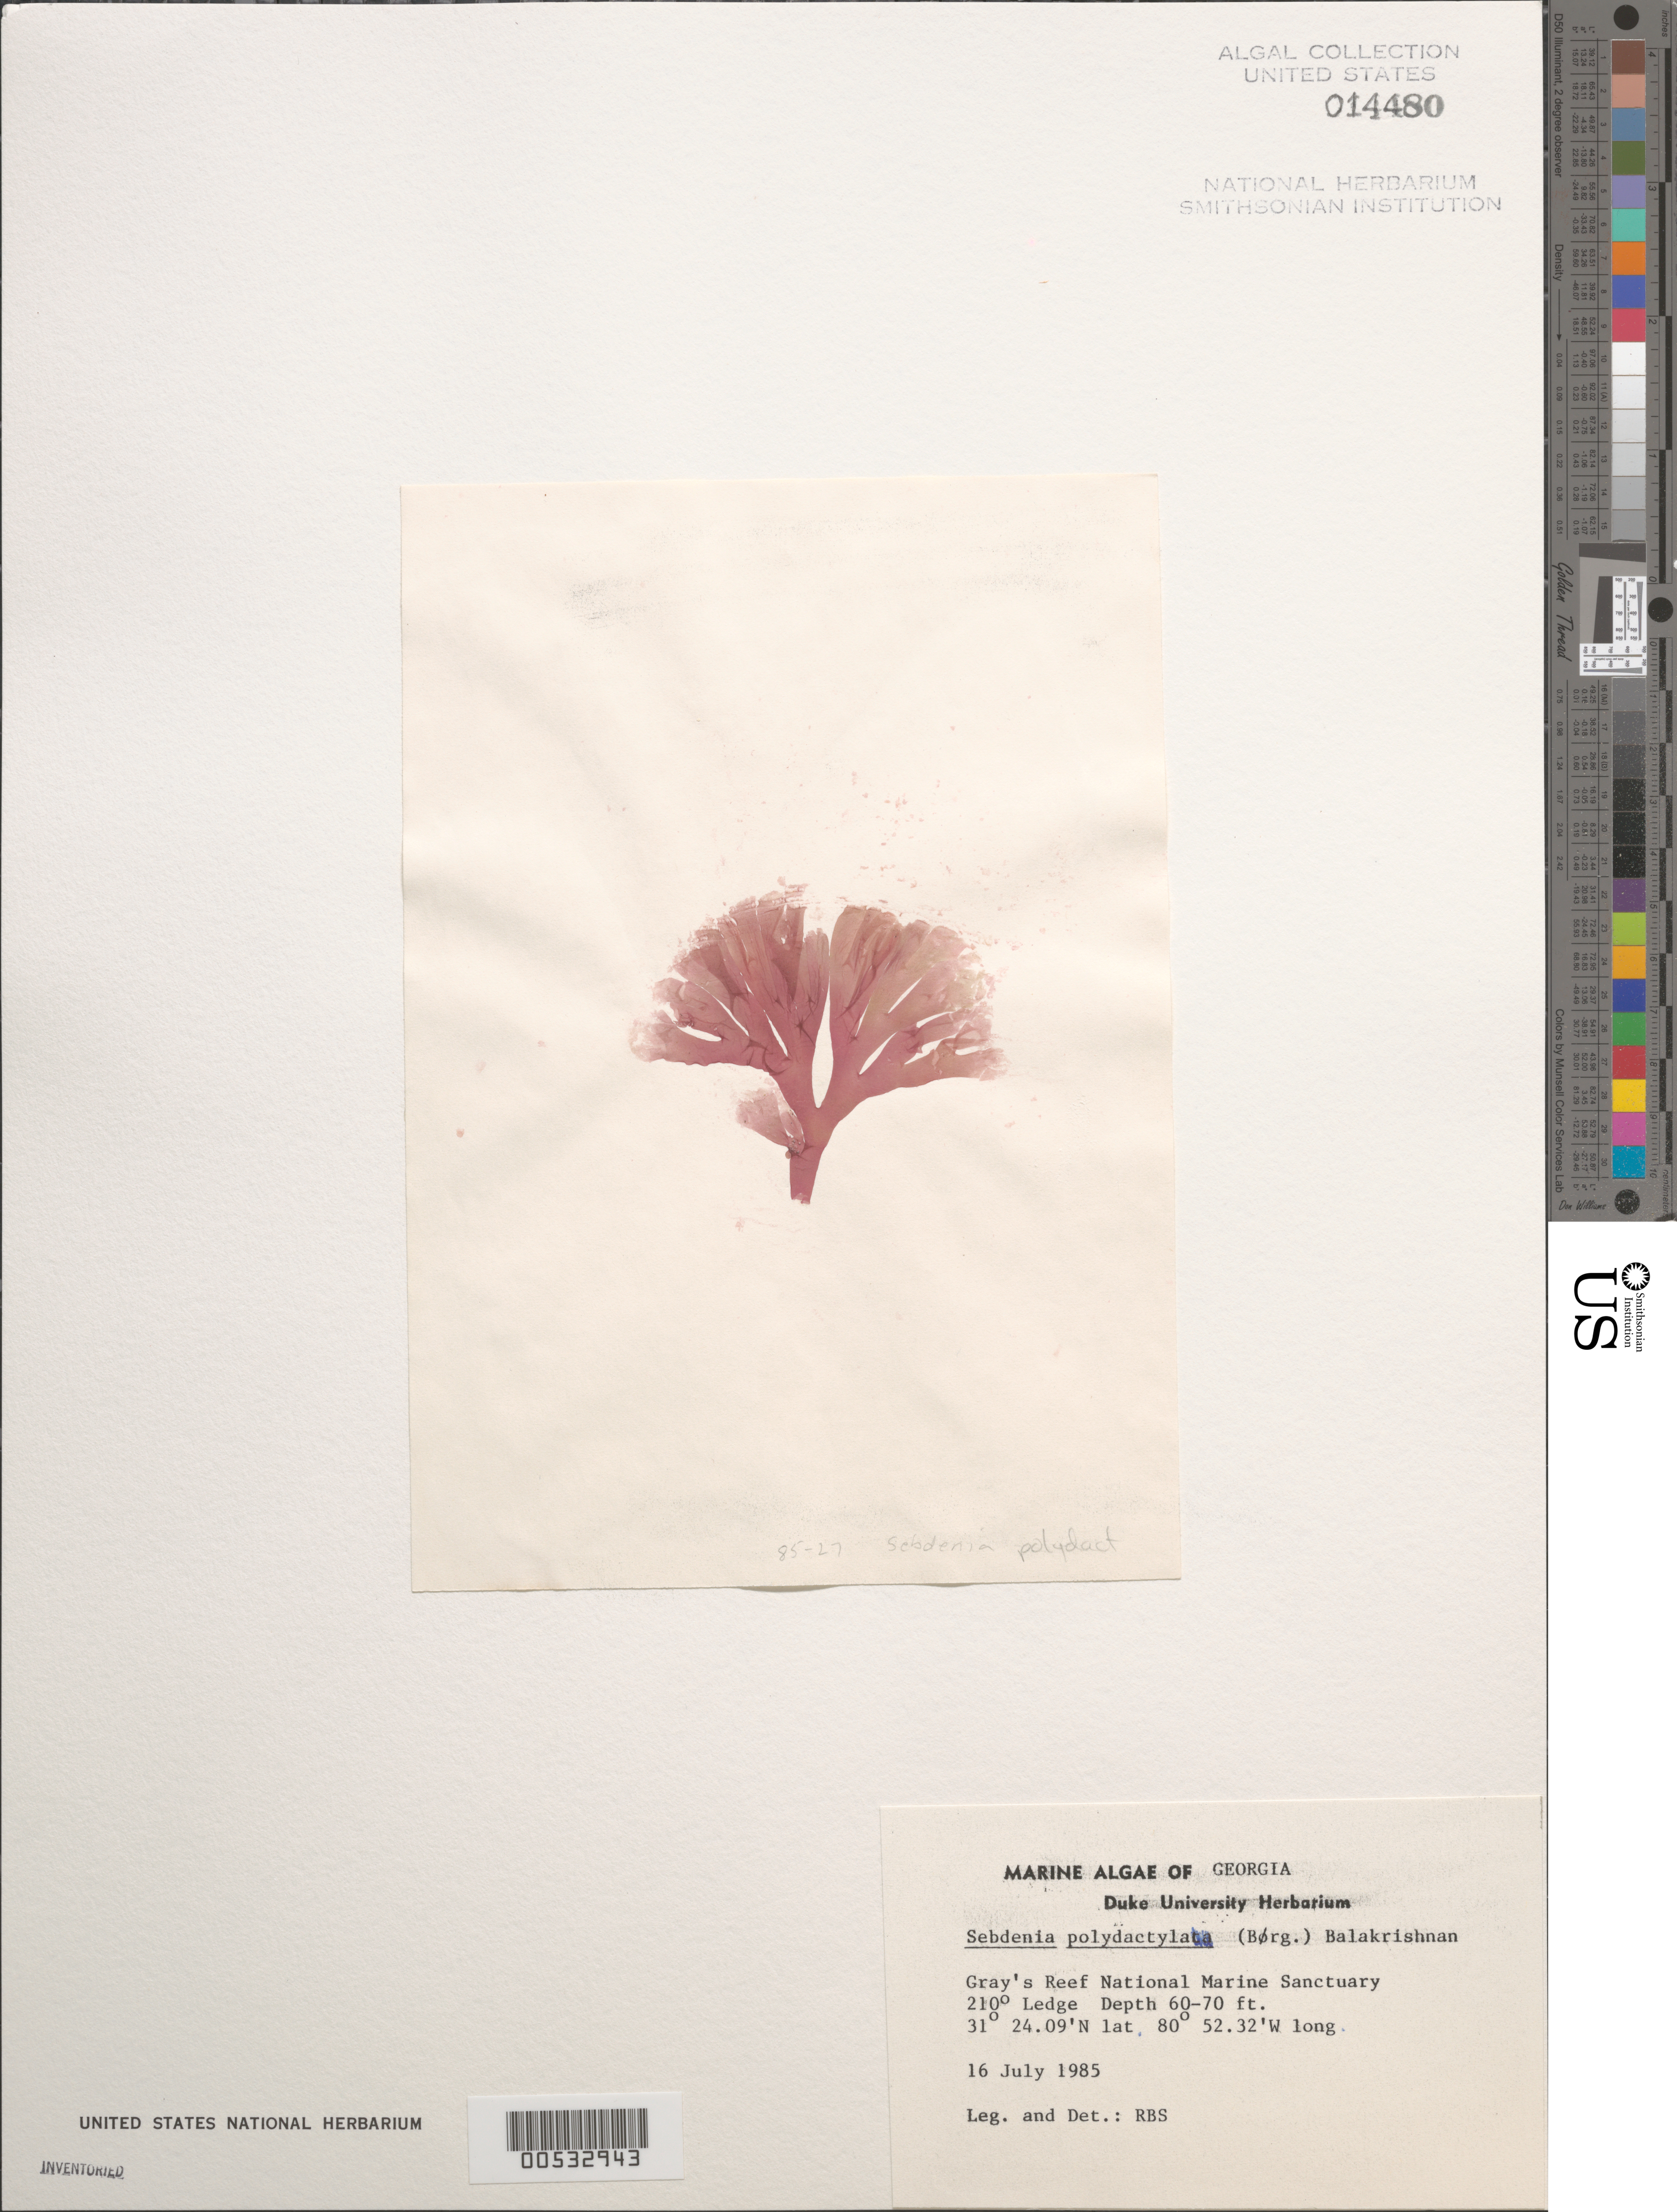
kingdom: Plantae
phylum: Rhodophyta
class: Florideophyceae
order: Sebdeniales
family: Sebdeniaceae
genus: Sebdenia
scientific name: Sebdenia polydactyla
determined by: Searles, R. B.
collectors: R. Searles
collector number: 85-27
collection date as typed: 16 Jul 1985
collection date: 1985-07-16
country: United States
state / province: Georgia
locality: Gray's Reef National Marine Sanctuary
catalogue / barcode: US 14480